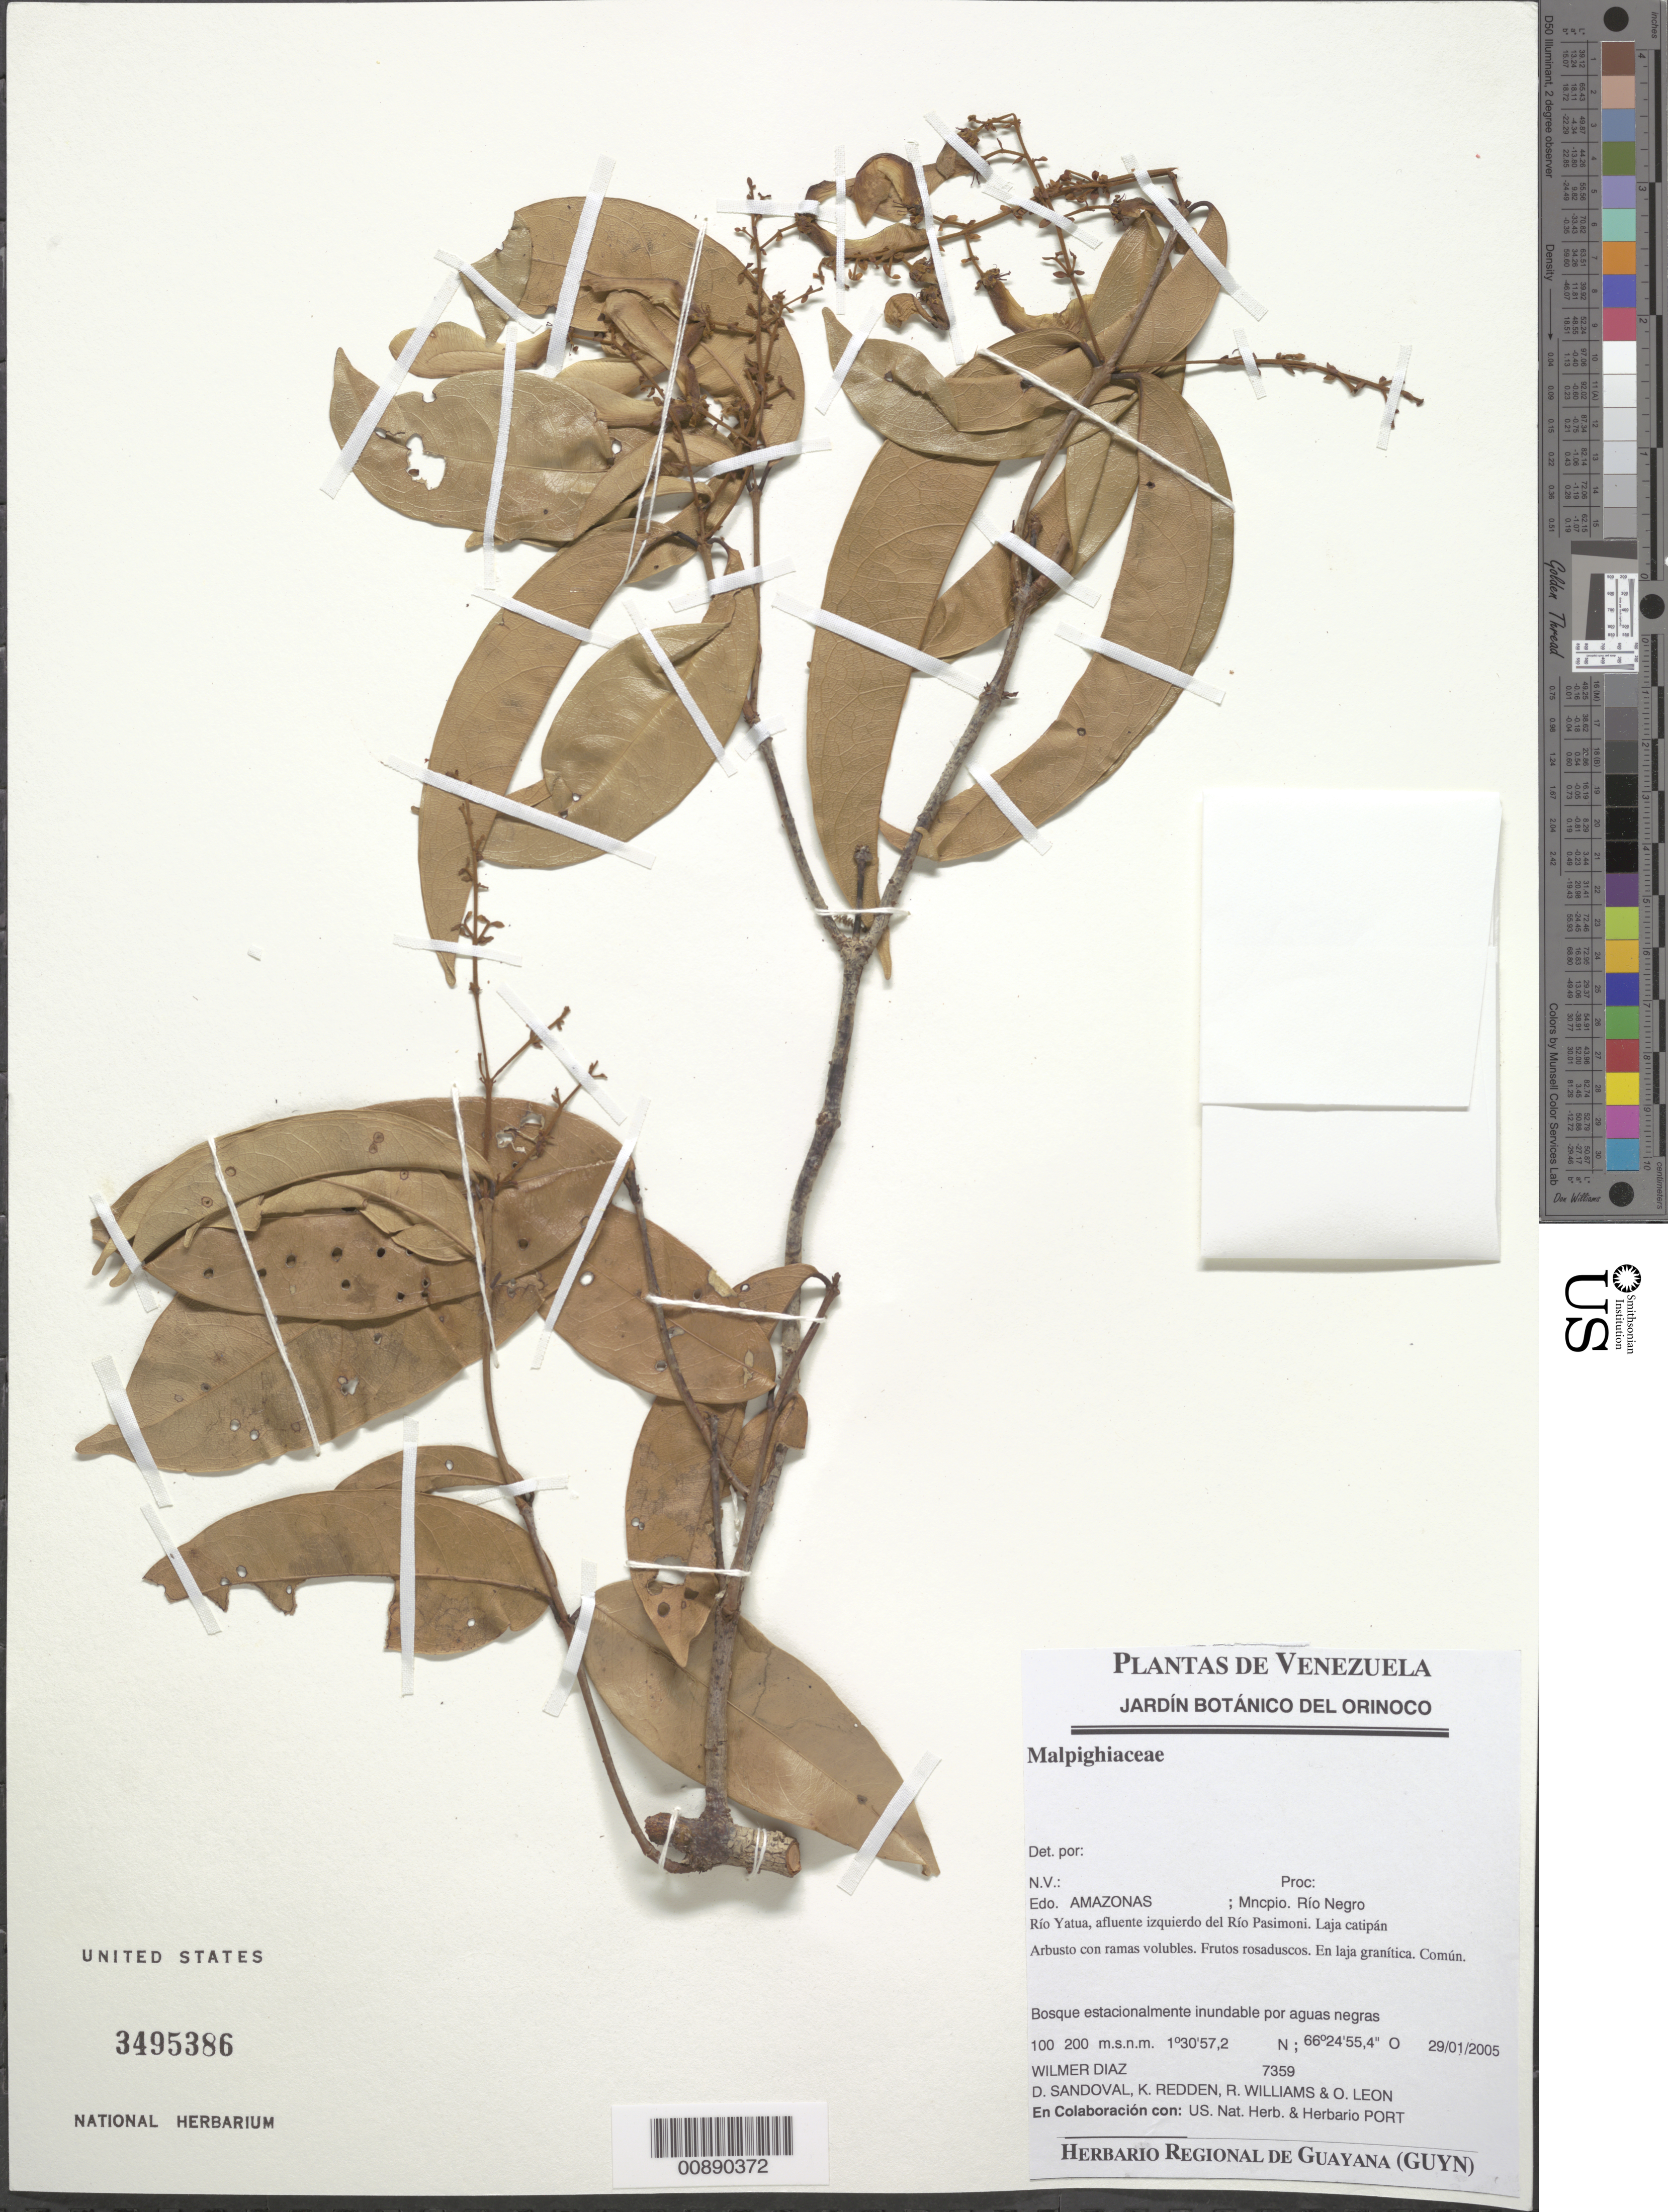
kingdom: Plantae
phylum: Tracheophyta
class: Magnoliopsida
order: Malpighiales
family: Malpighiaceae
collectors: W. Díaz P., D. Sandoval, K. M. Redden, R. Williams & O. León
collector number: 7359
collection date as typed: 29-Jan-05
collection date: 2005-01-29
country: Venezuela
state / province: Amazonas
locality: Mun. Río Negro, Río Yatua, afluente del Río Pasimoni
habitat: Bosque estacionalmente inundable por aguas negras; laja catipán, laja granítica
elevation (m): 100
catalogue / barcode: US 3495386